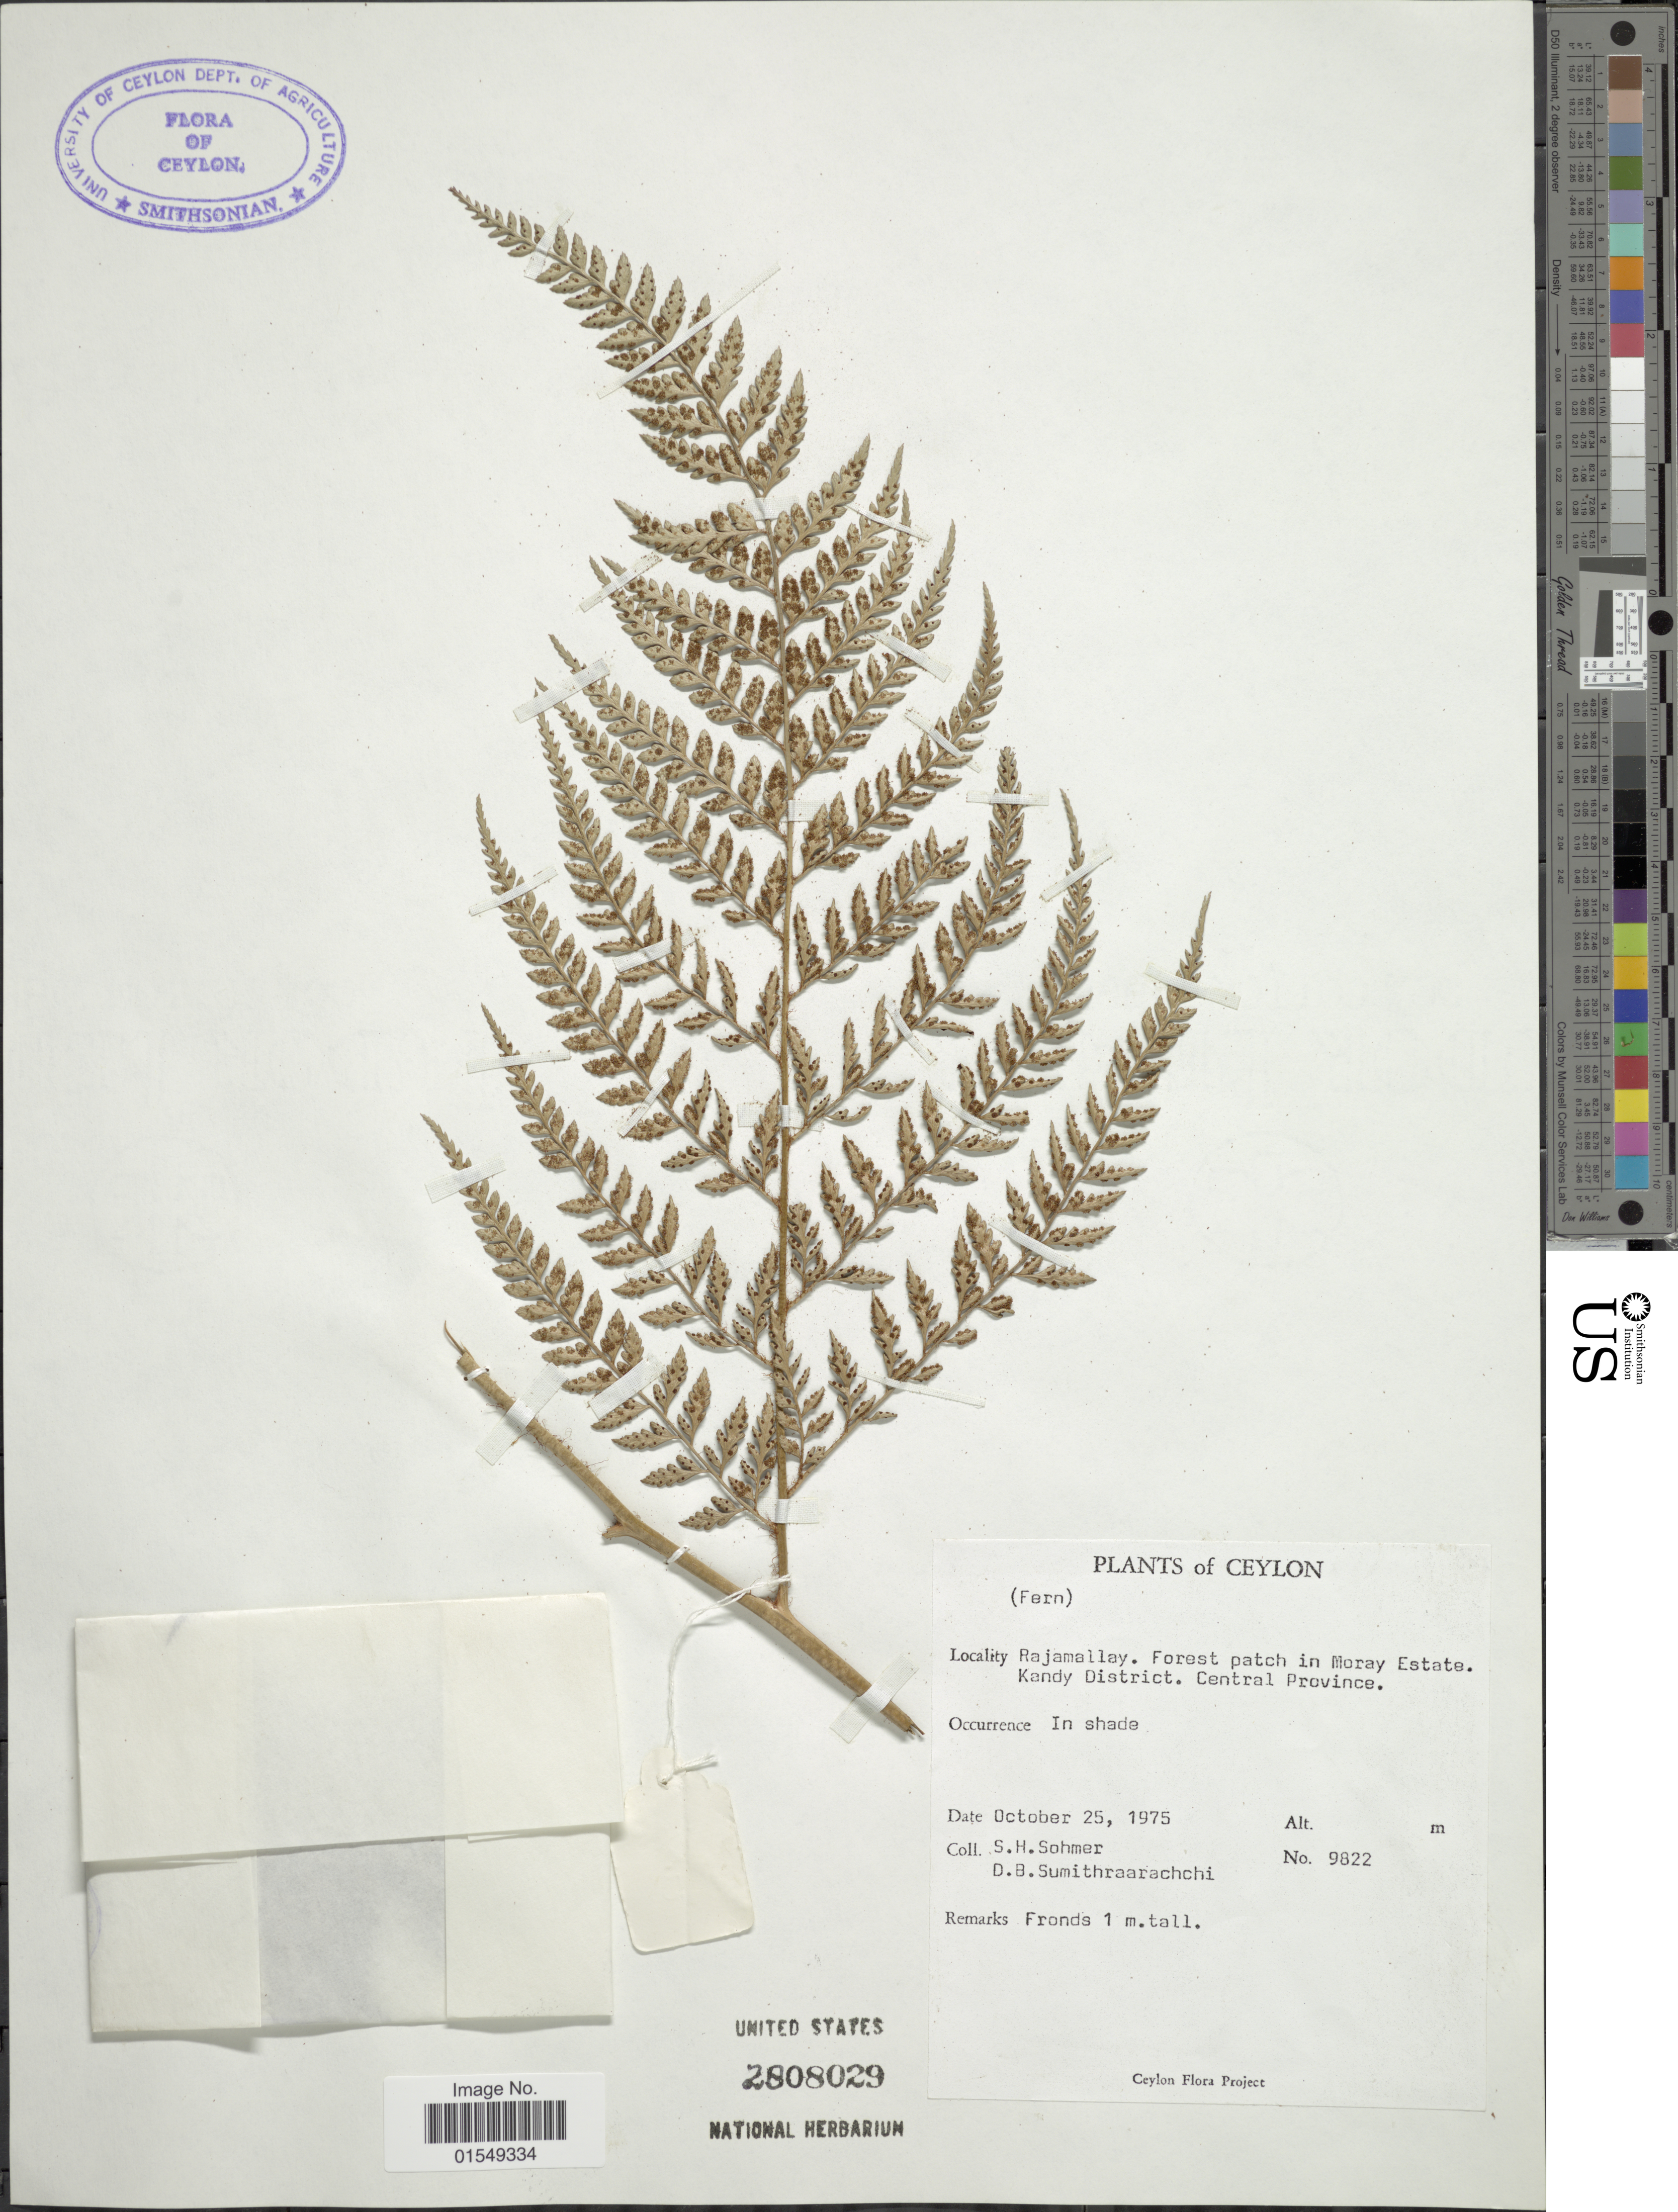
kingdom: Plantae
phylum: Tracheophyta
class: Polypodiopsida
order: Polypodiales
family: Dryopteridaceae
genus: Arachniodes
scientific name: Arachniodes tripinnata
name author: (Goldm.) Sledge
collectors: S. H. Sohmer & D. B. Sumithraarachchi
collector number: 9822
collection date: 1975-10-25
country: Sri Lanka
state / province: Central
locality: Ceylon, Rajamallay, forest patch in Moray Estate, Kandy District, Central Province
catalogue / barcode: US 2808029